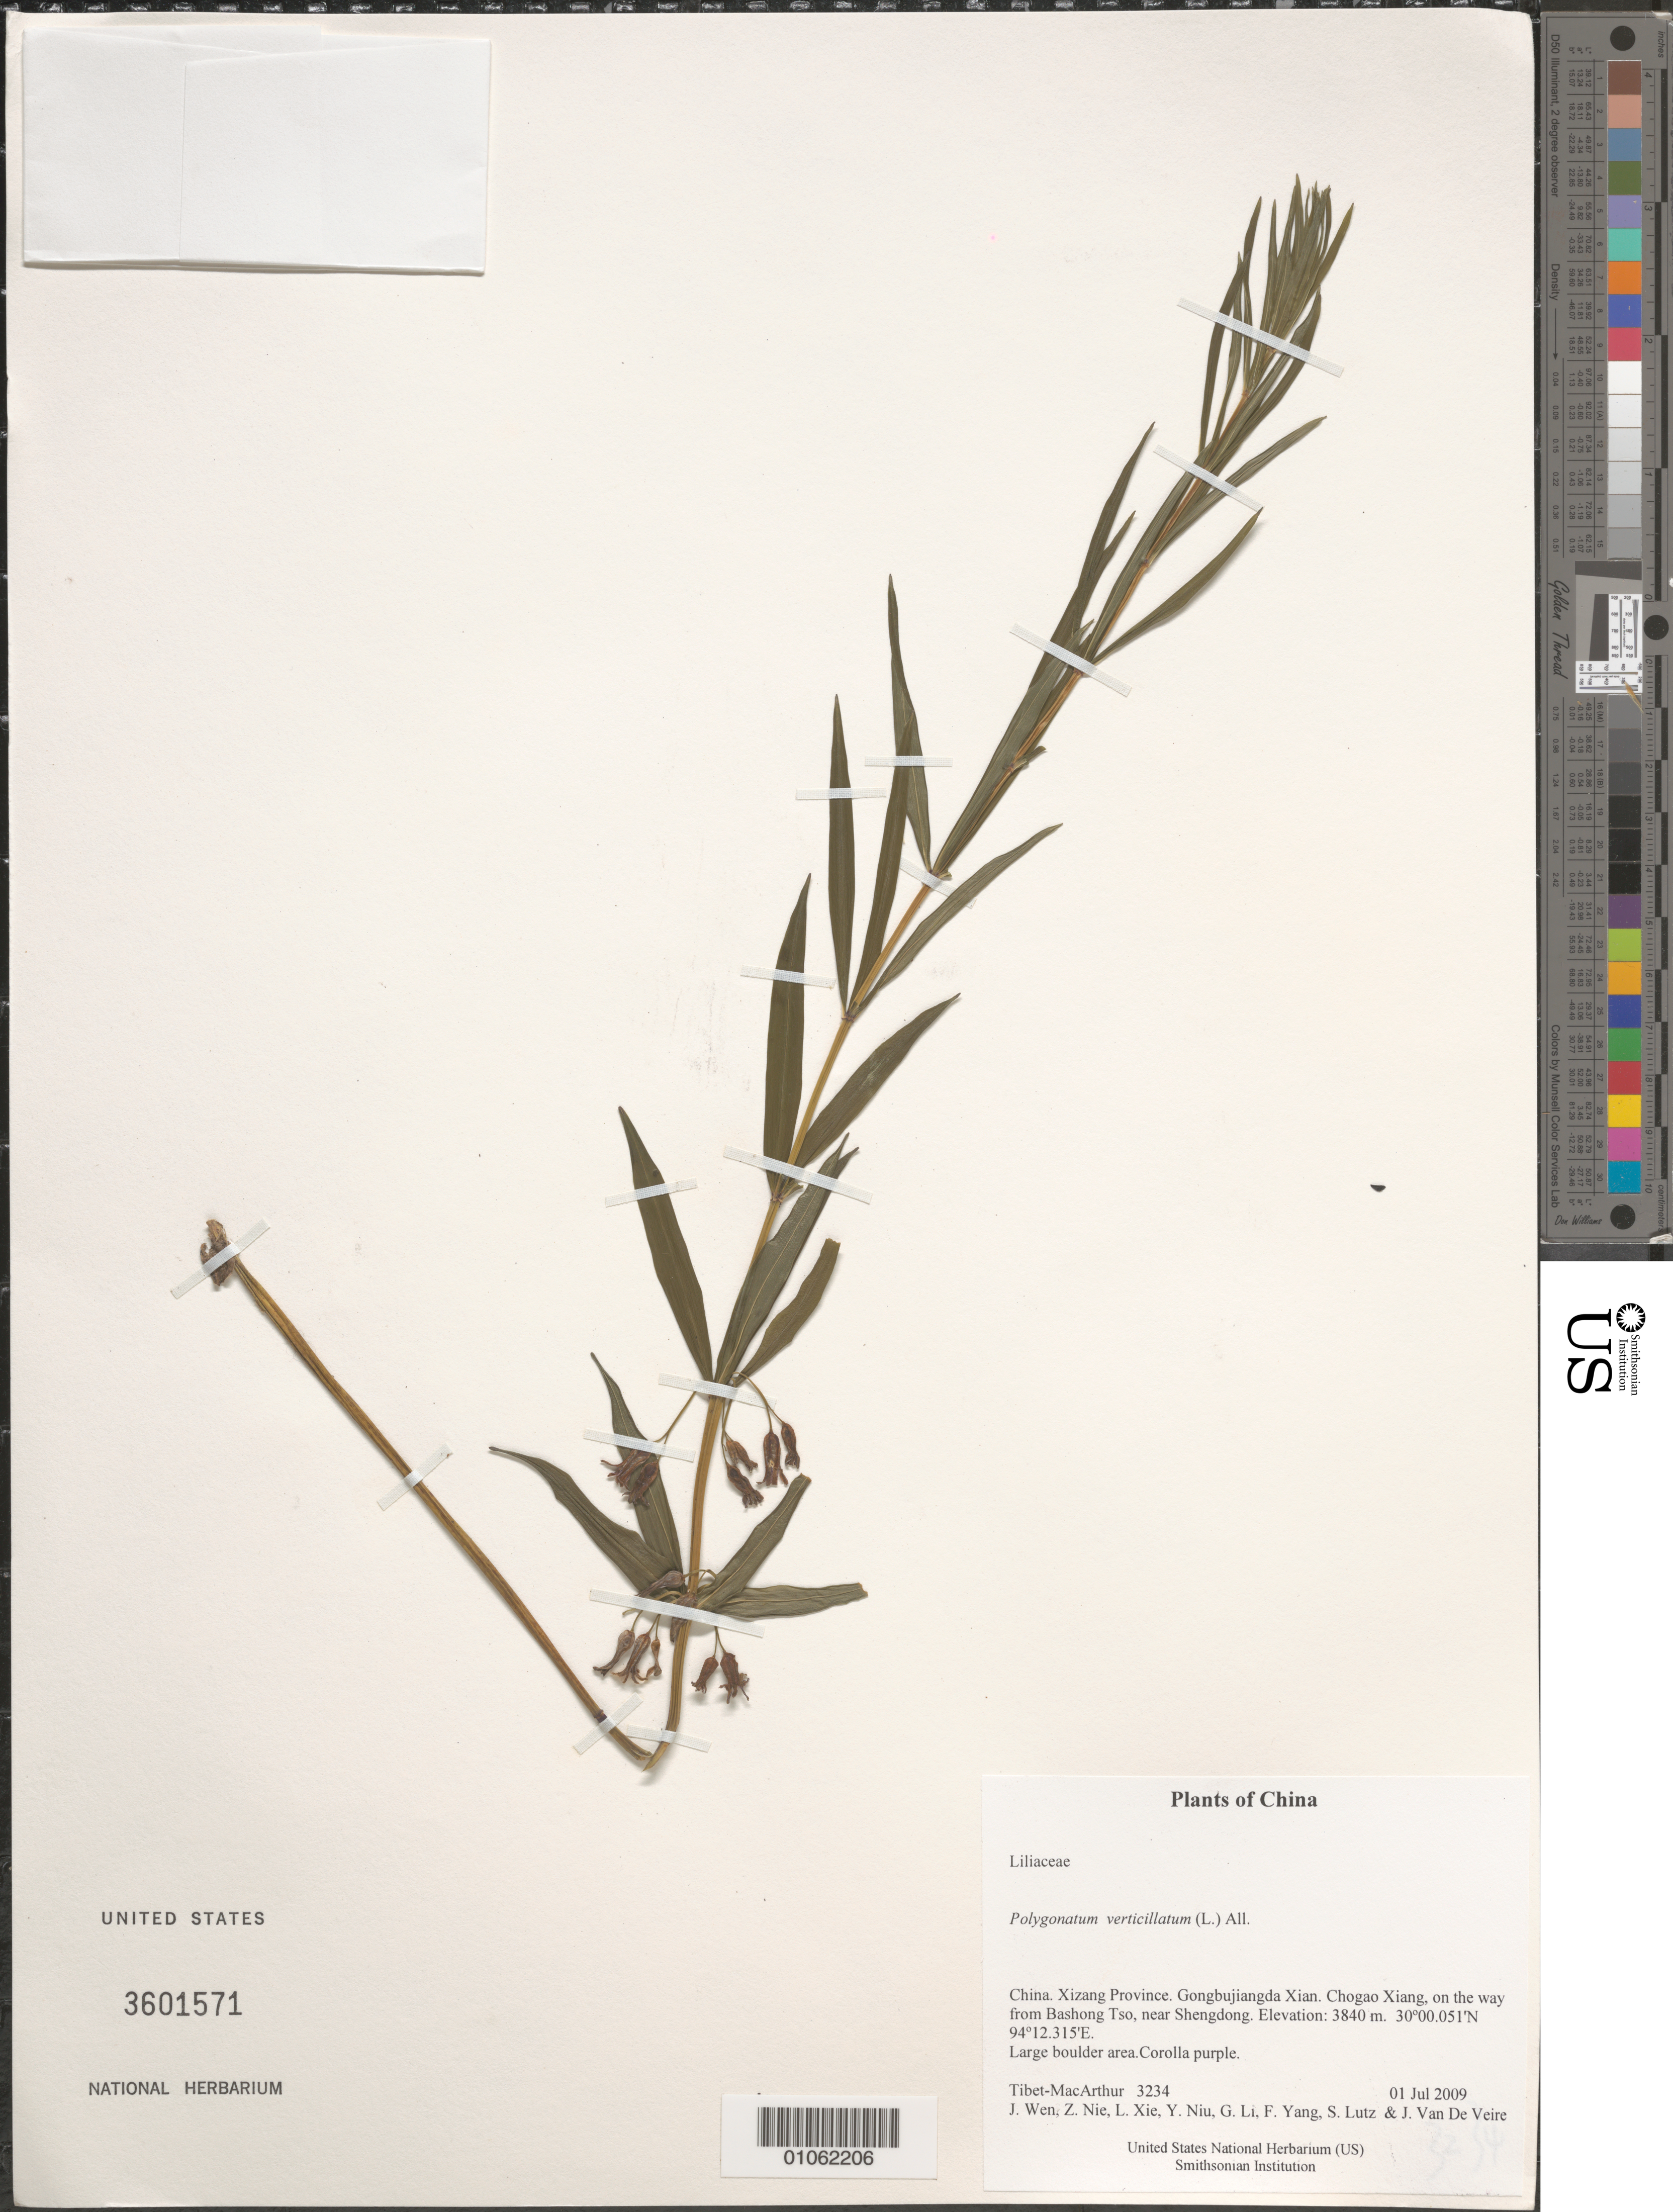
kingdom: Plantae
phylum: Tracheophyta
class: Liliopsida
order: Asparagales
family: Asparagaceae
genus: Polygonatum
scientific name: Polygonatum verticillatum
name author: (L.) All.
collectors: Tibet-MacArthur, J. Wen, Z. Nie, L. Xie, Y. Niu, G. Li, F. Yang, S. Lutz & J. Van De Veire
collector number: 3234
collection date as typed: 01 Jul 2009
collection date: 2009-07-01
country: China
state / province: Xizang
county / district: Gongbujiangda Xian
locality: Chogao Xiang, on the way from Bashong Tso, near Shengdong.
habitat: Large boulder area.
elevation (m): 3840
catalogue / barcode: US 3601571